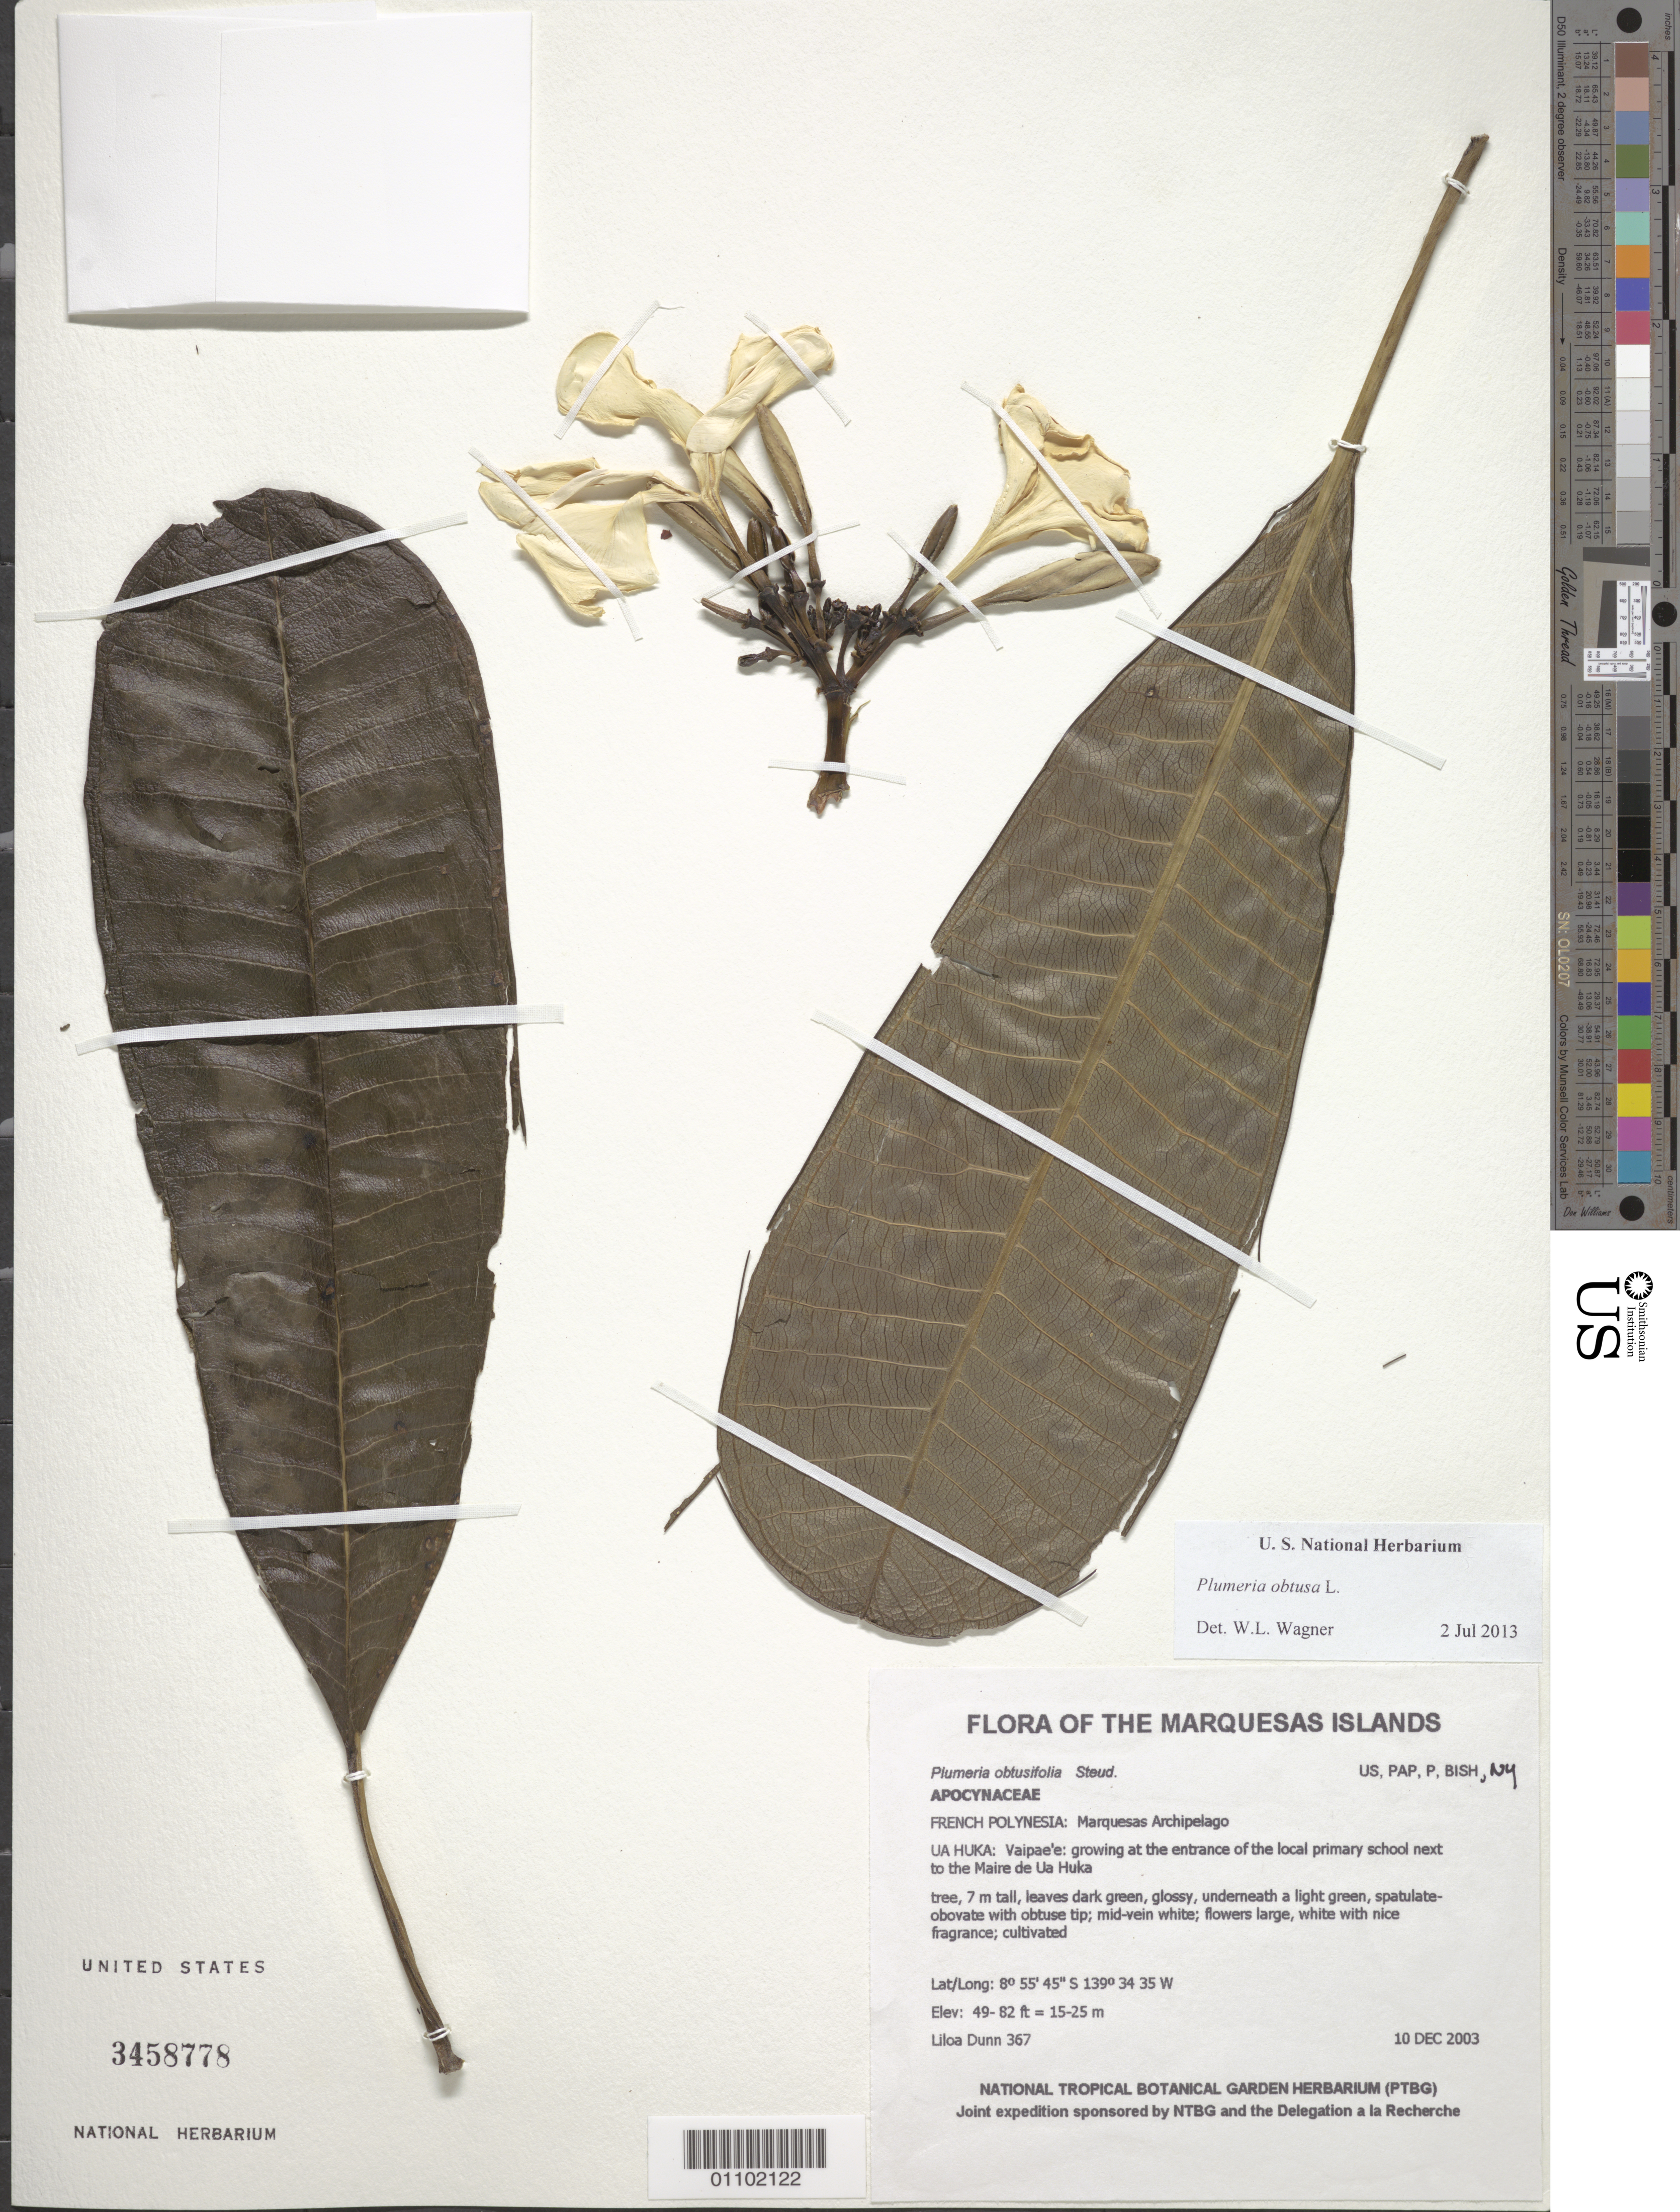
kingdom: Plantae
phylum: Tracheophyta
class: Magnoliopsida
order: Gentianales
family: Apocynaceae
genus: Plumeria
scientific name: Plumeria obtusa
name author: L.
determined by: Lorence, David H.; Wagner, W. H.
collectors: L. Dunn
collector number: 367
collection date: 2003-12-10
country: French Polynesia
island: Ua Huka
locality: Vaipae'e: growing at the entrance of the local primary school next to the Maire de Ua Huka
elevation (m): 15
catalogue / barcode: US 3458778